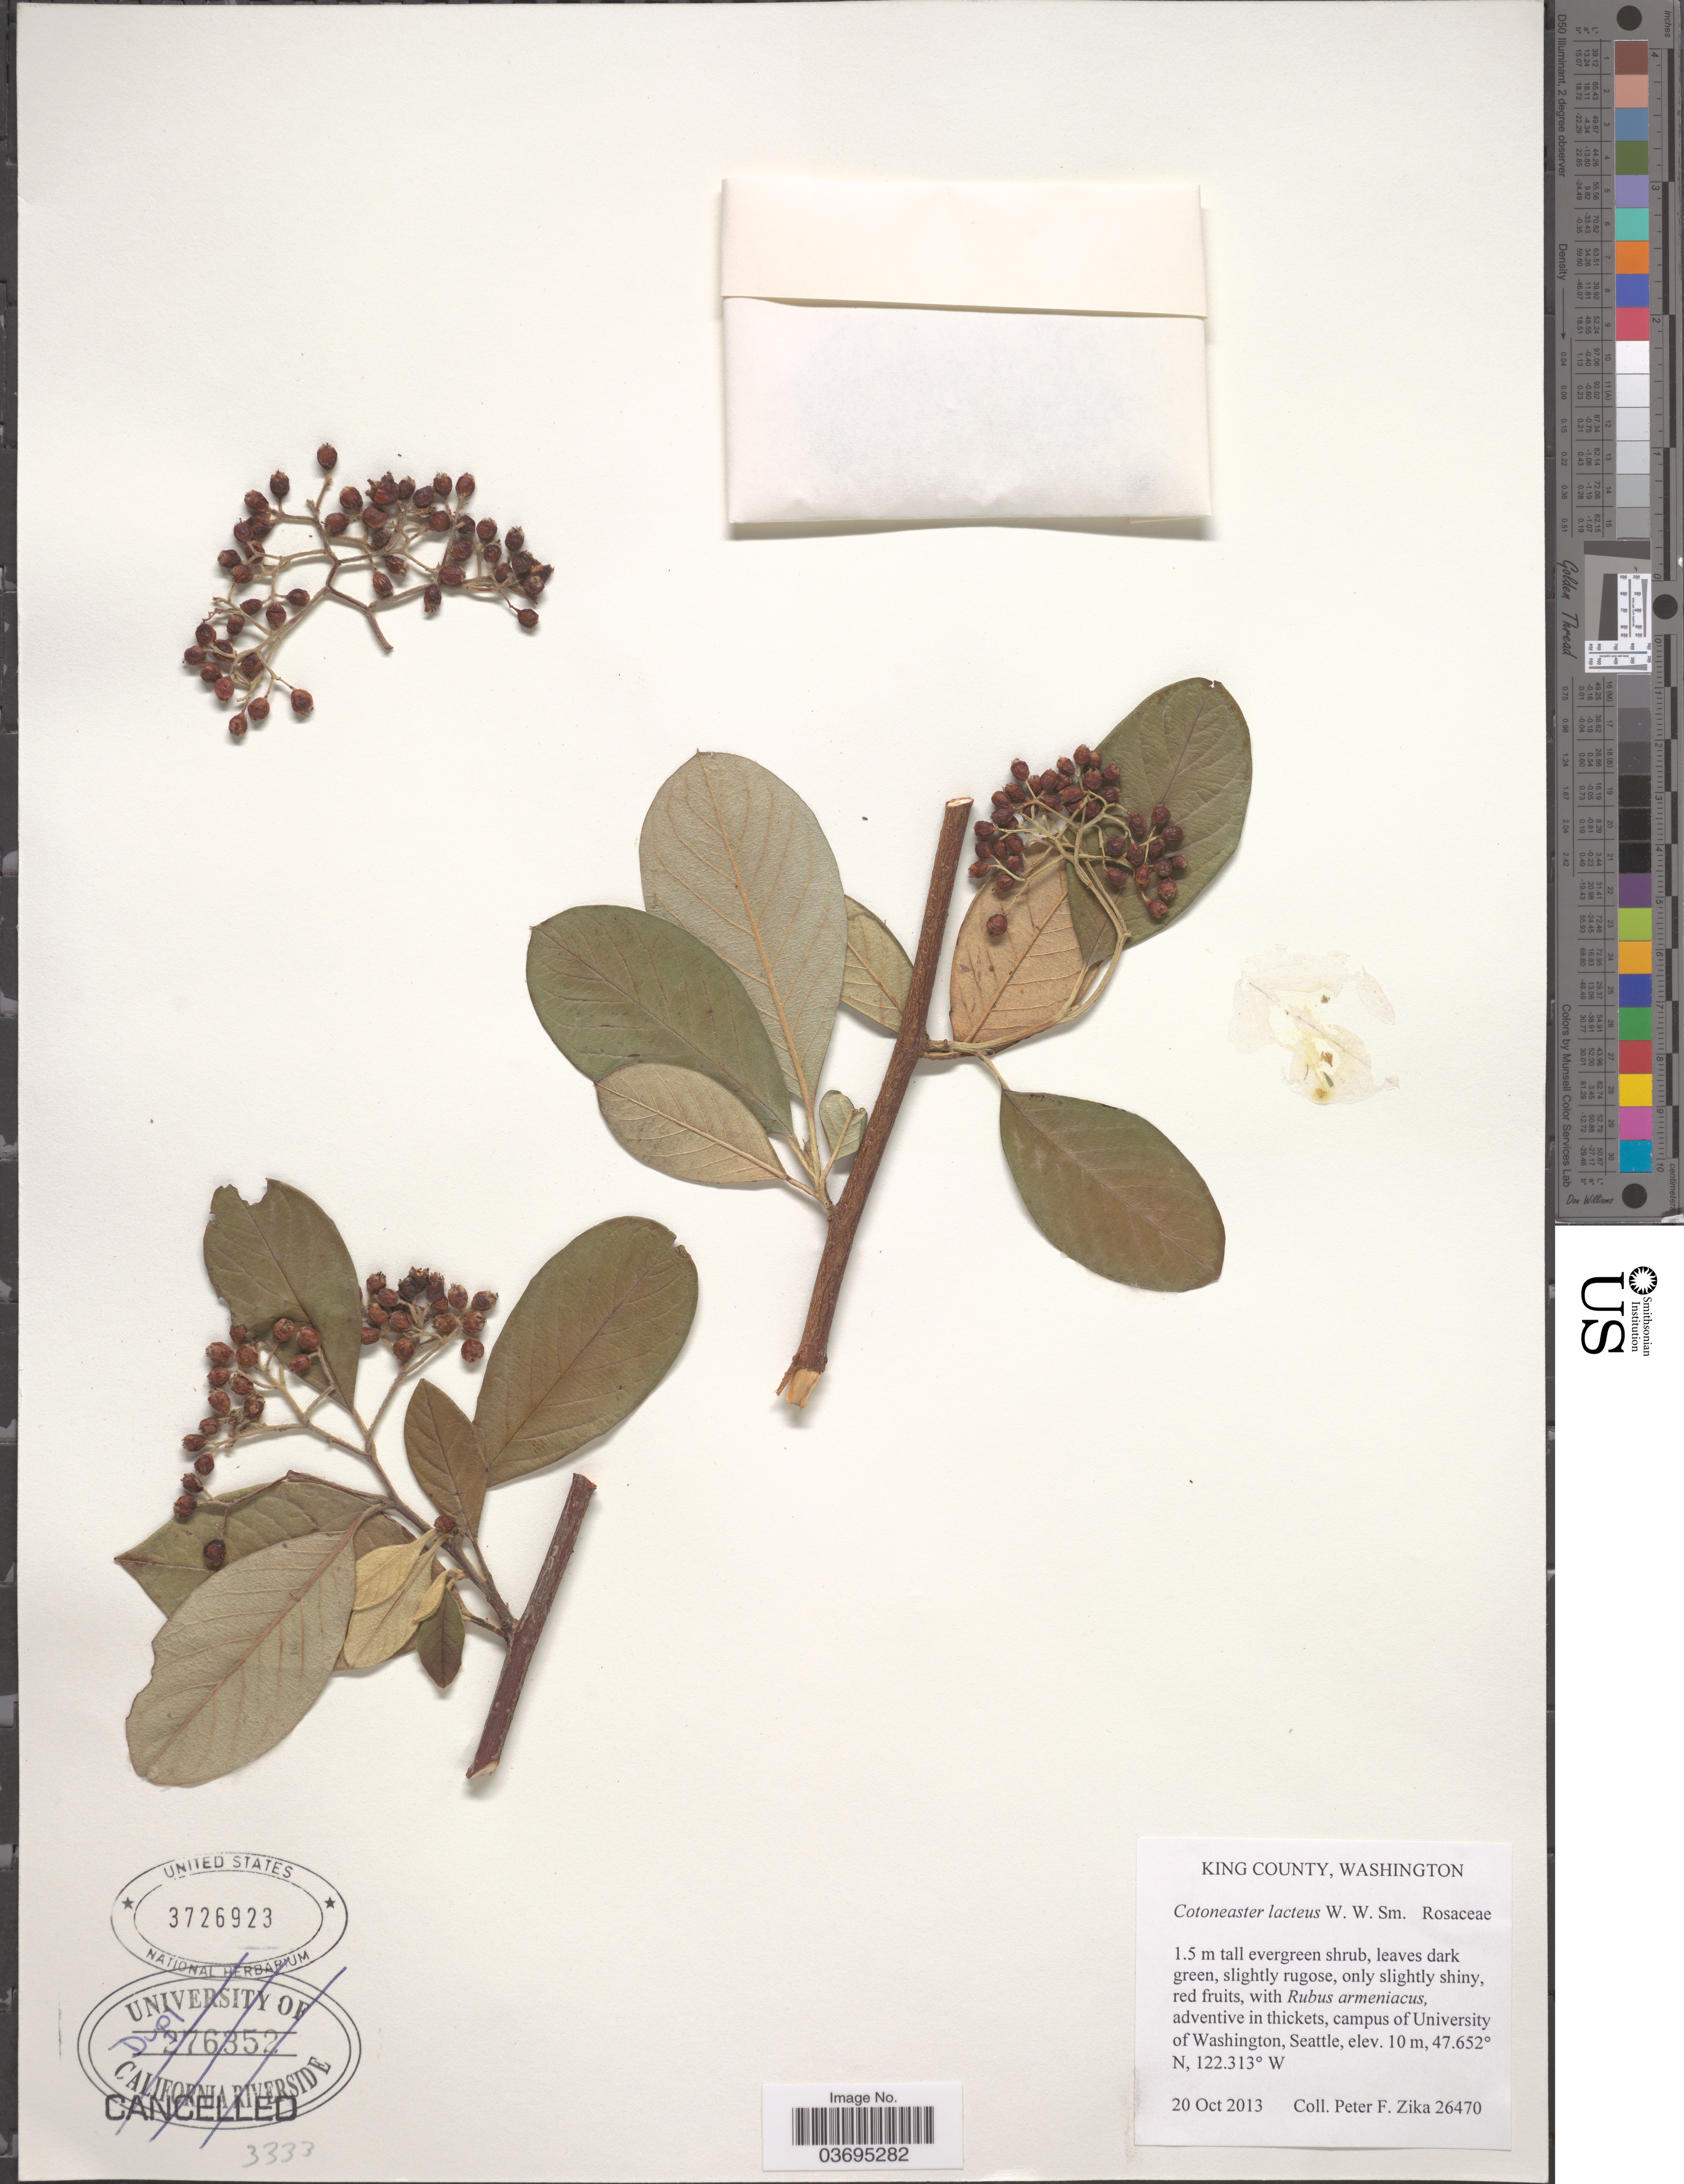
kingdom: Plantae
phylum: Tracheophyta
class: Magnoliopsida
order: Rosales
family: Rosaceae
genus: Cotoneaster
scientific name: Cotoneaster lacteus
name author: W.W. Sm.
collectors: P. F. Zika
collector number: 26470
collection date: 2013-10-20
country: United States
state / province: Washington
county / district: King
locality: King County. Adventive in thickets, campus of University of Washington, Seattle.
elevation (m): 10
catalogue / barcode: US 3726923